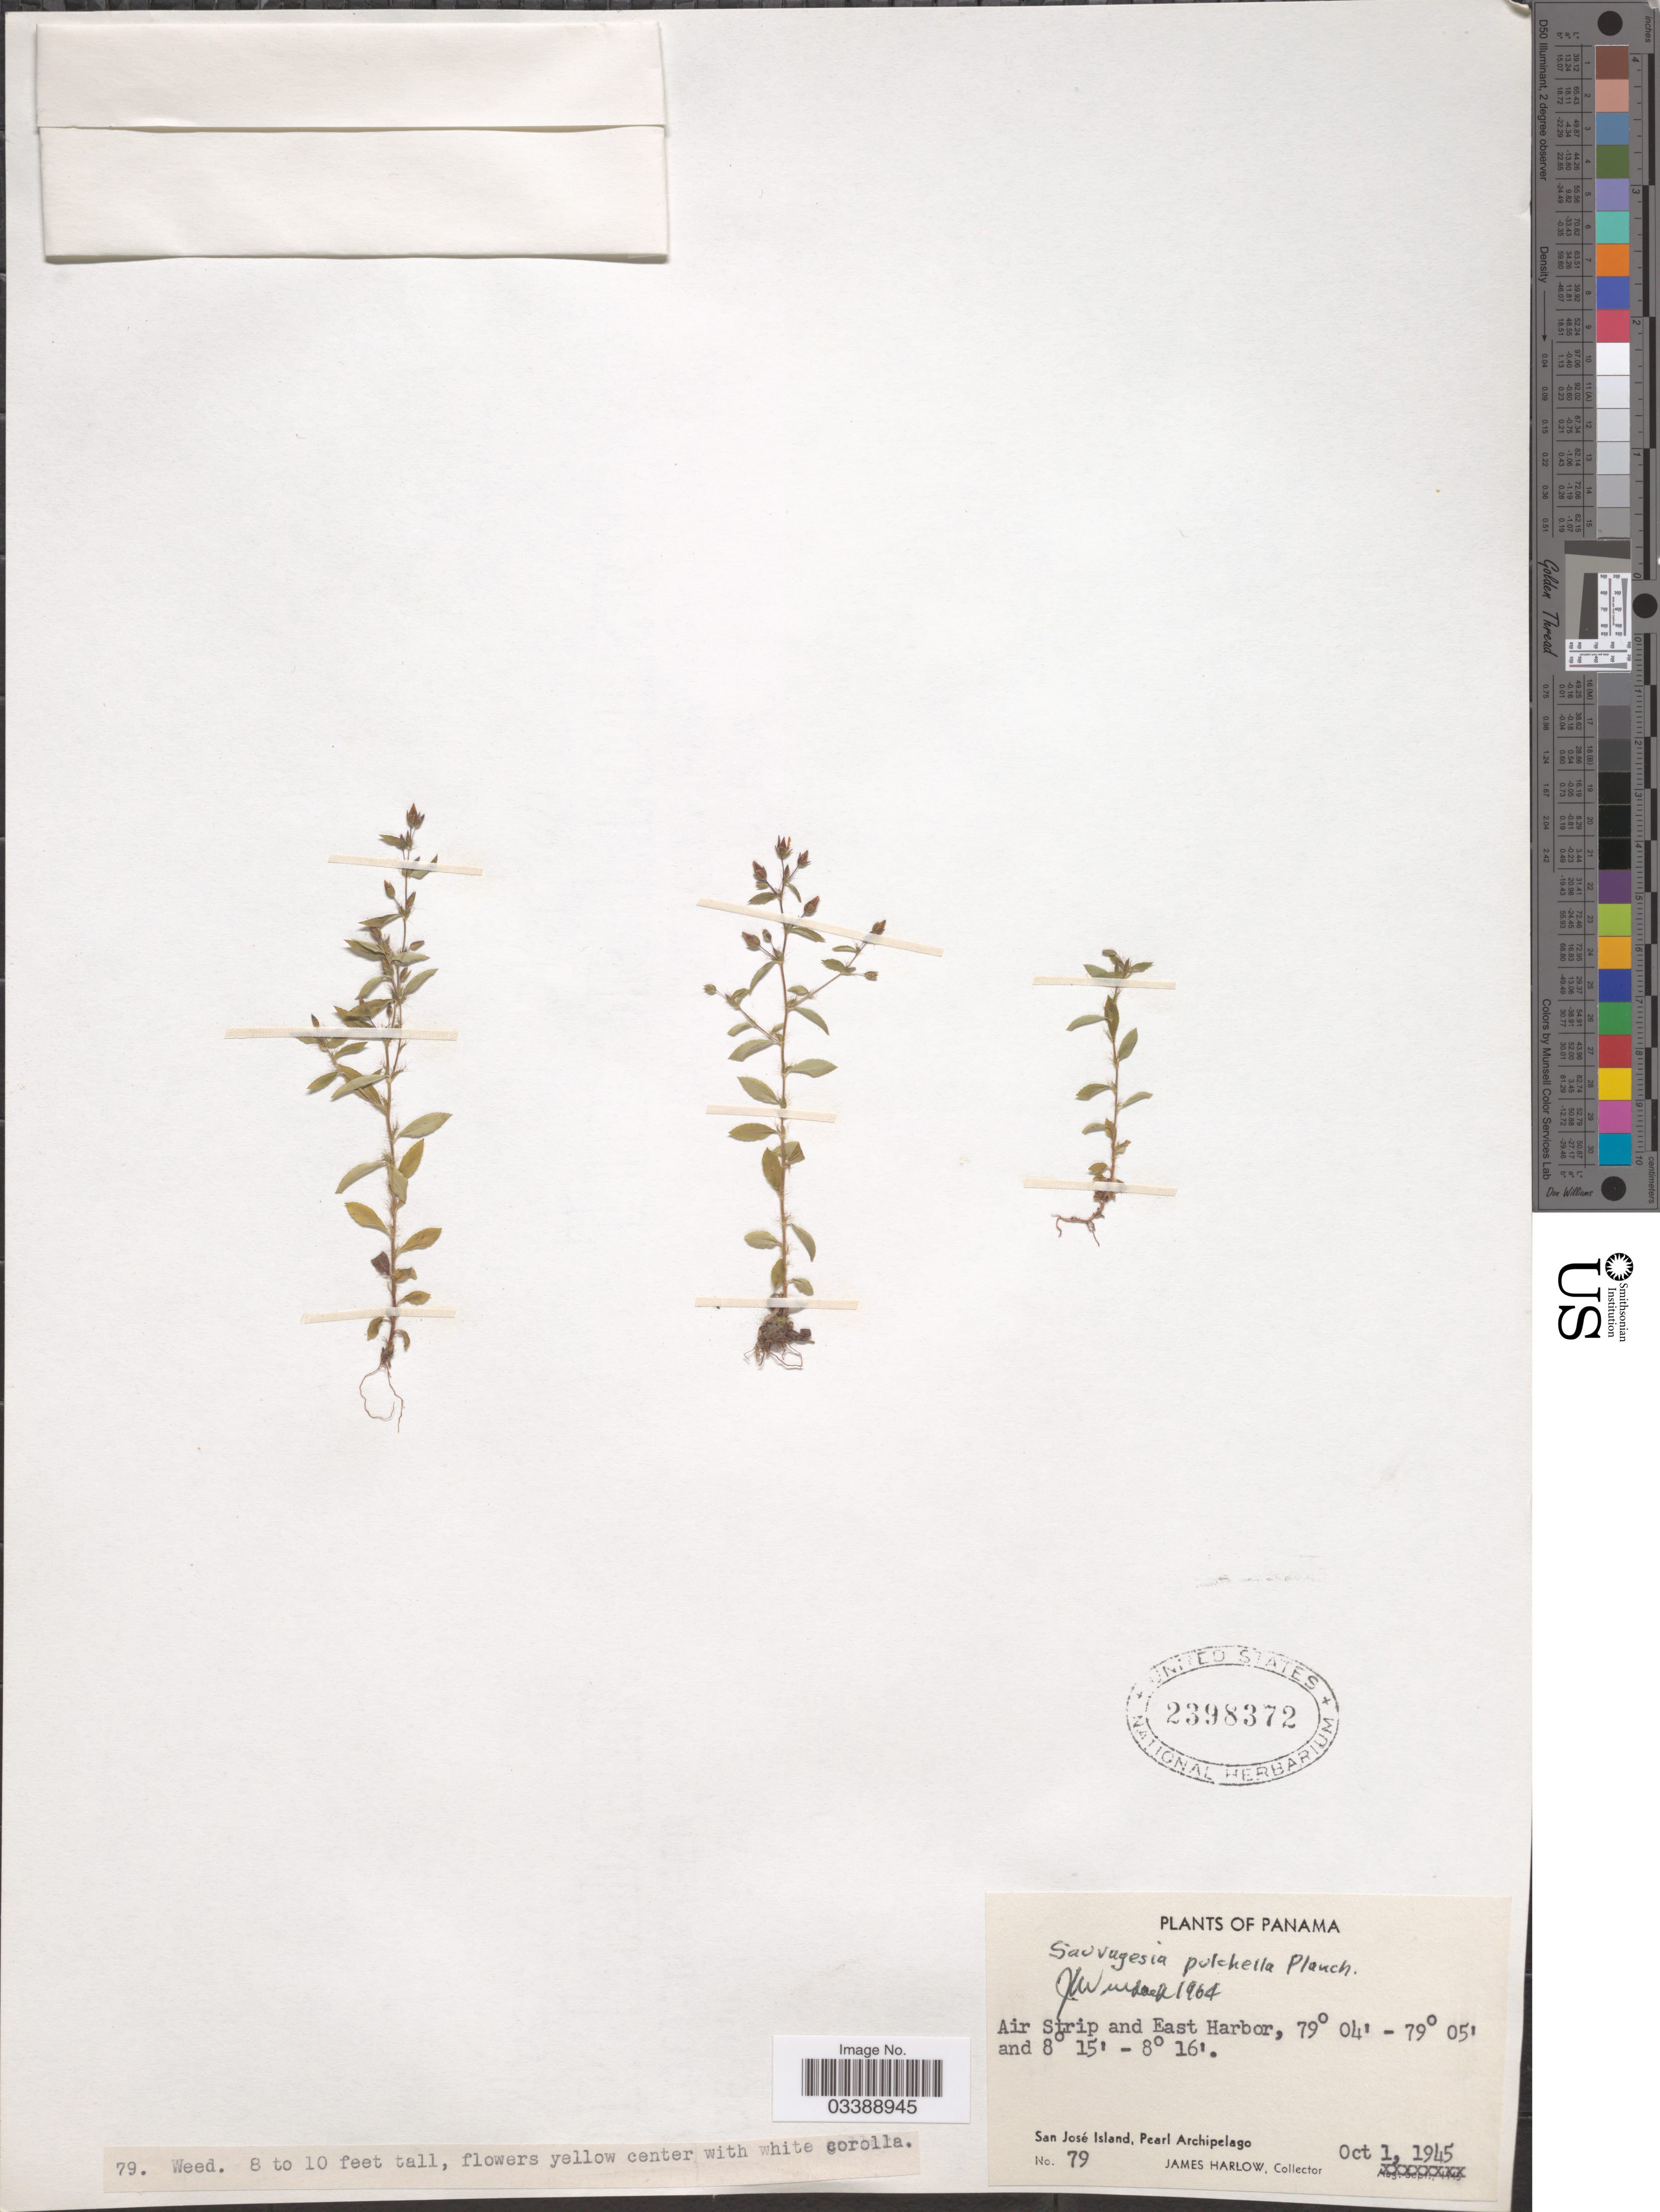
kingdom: Plantae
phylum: Tracheophyta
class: Magnoliopsida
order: Malpighiales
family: Ochnaceae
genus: Sauvagesia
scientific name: Sauvagesia pulchella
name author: Planch.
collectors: J. Harlow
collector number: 79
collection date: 1945-10-01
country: Panama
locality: Air Strip and East Harbor. San José Island, Pearl Archipelago.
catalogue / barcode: US 2398372